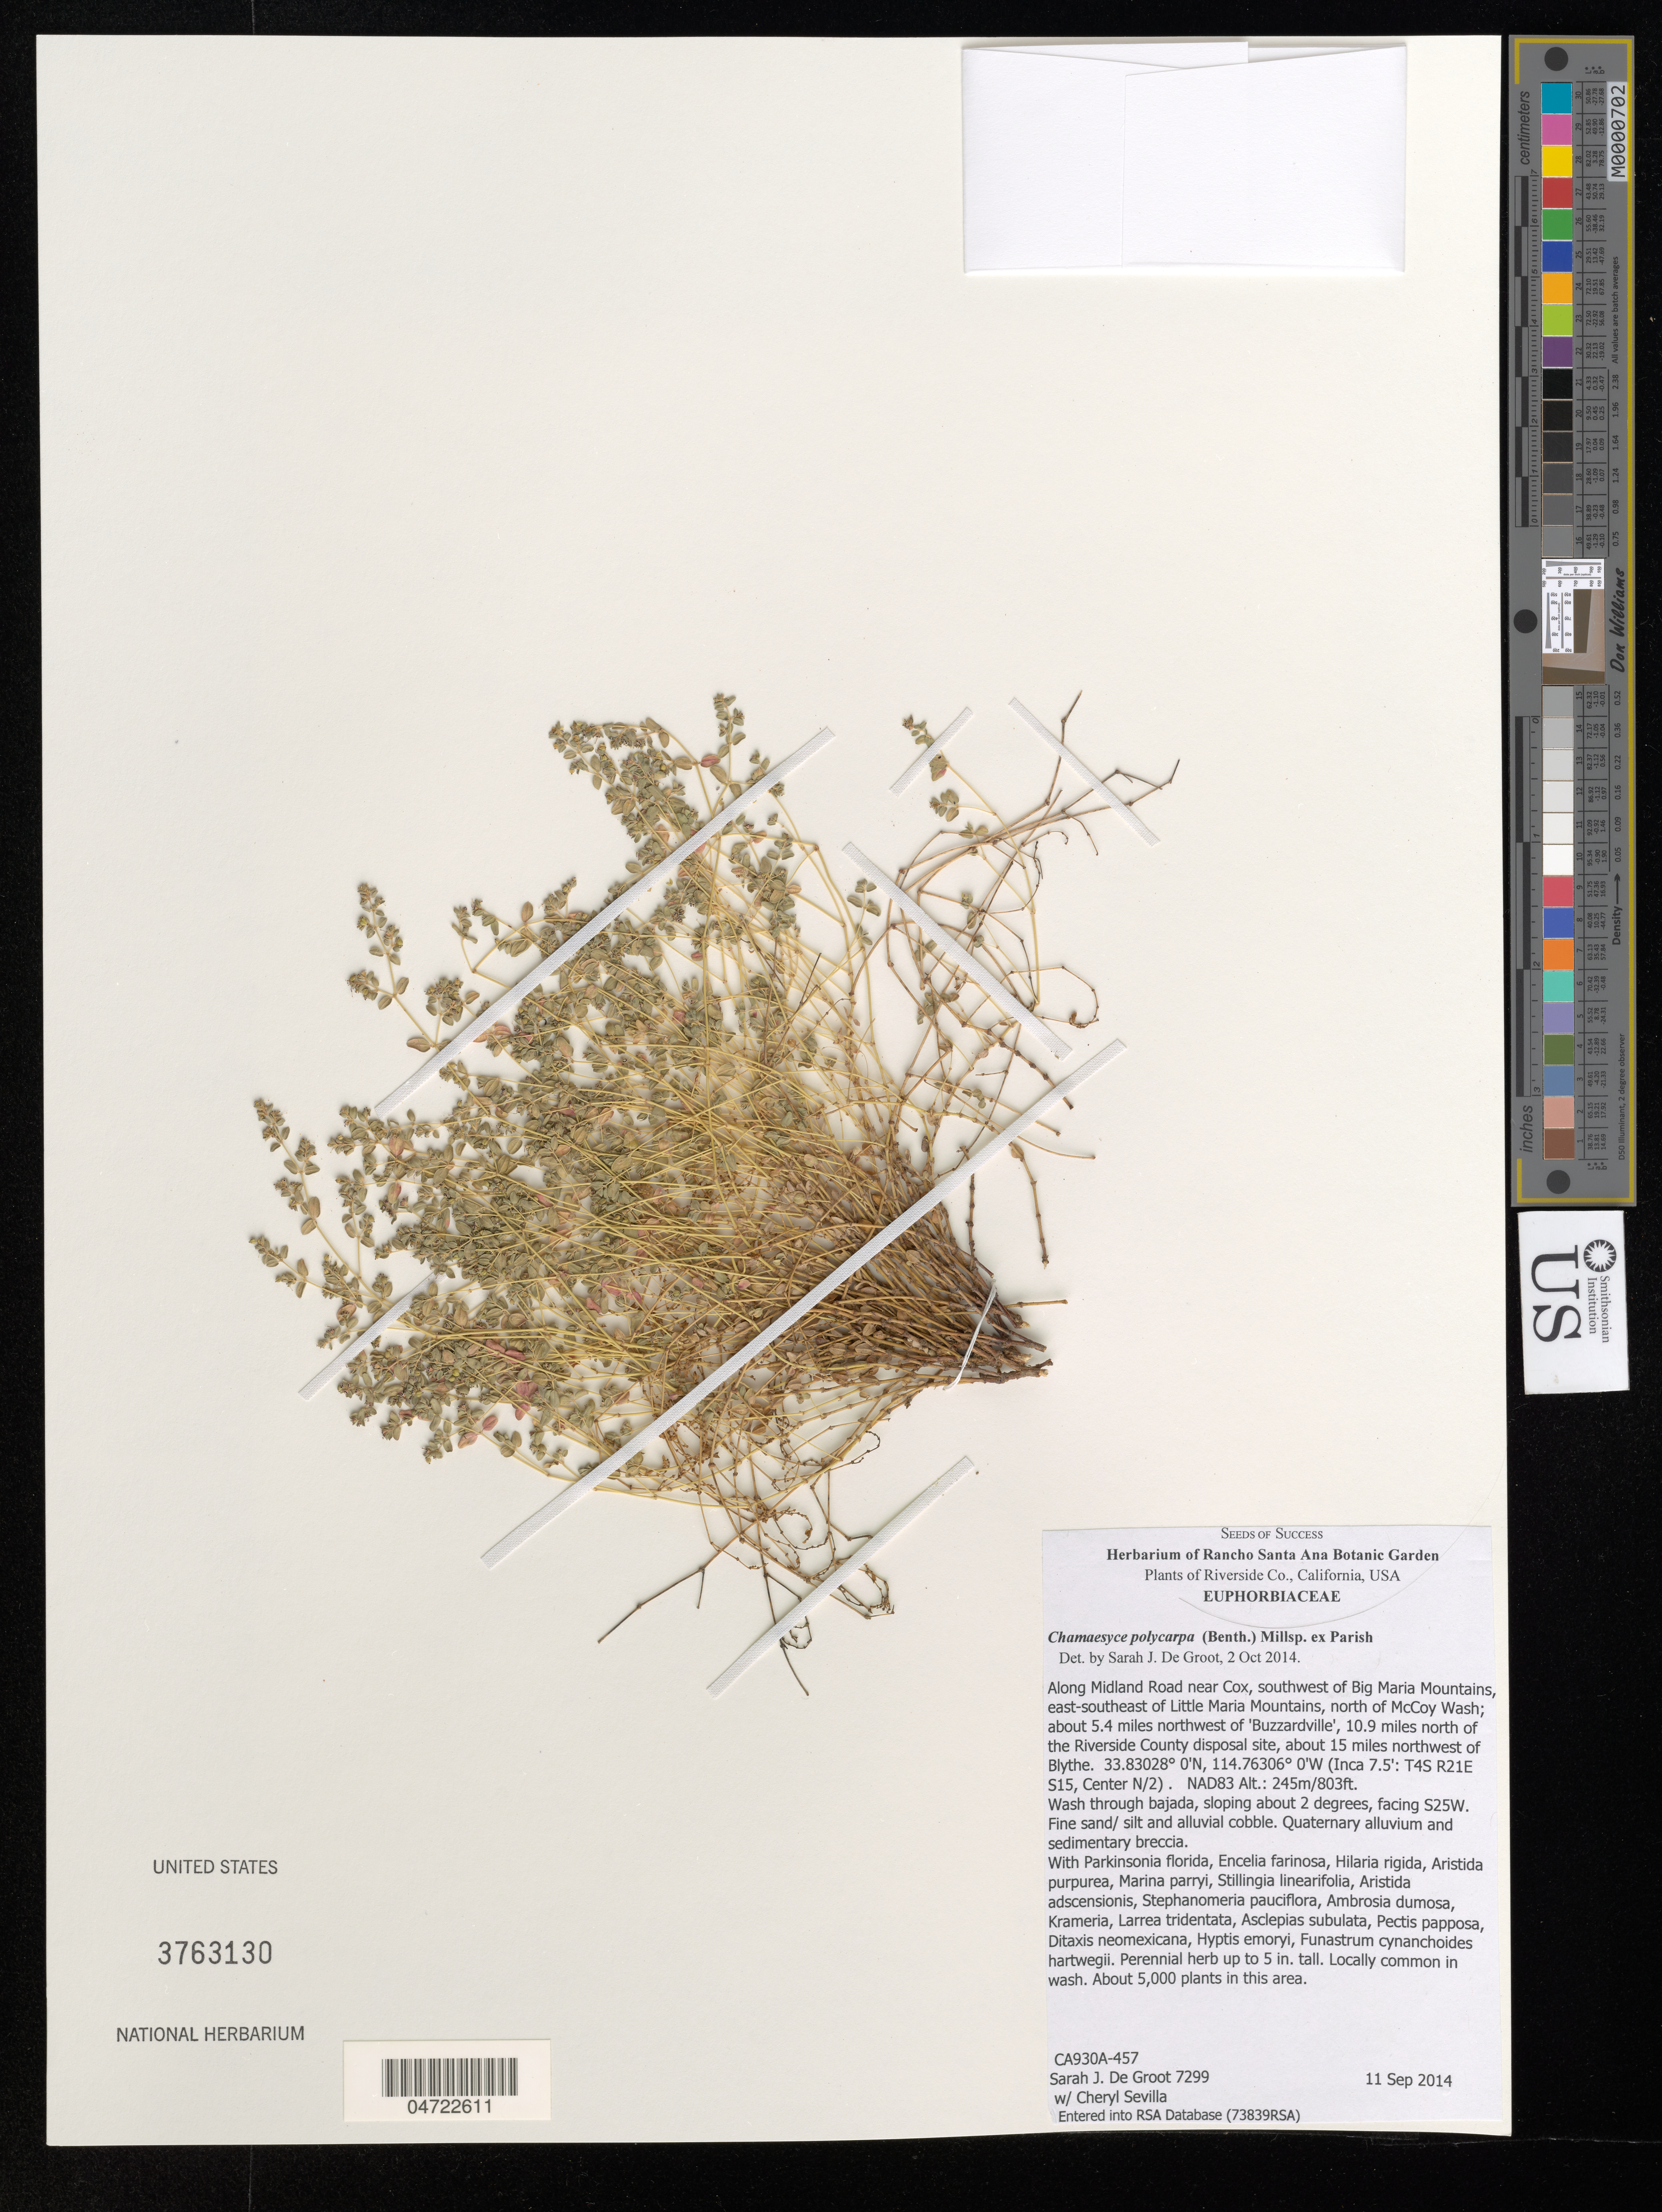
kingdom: Plantae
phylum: Tracheophyta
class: Magnoliopsida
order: Malpighiales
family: Euphorbiaceae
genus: Chamaesyce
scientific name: Chamaesyce polycarpa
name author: (Benth.) Millsp.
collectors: S. De Groot & C. Sevilla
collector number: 7299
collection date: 2014-09-11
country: United States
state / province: California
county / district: Riverside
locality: Riverside Co. Along Midland Road near Cox, southwest of Big Maria Mountains, east-southeast of Little Maria Mountains, north of McCoy Wash; about 5.4 miles northwest of 'Buzzardville', 10.9 miles north of the Riverside County disposal site, about 15 miles northwest of Blythe. (Inca 7.5': T4S R21E S15, Center N/2).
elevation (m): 245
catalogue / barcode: US 3763130